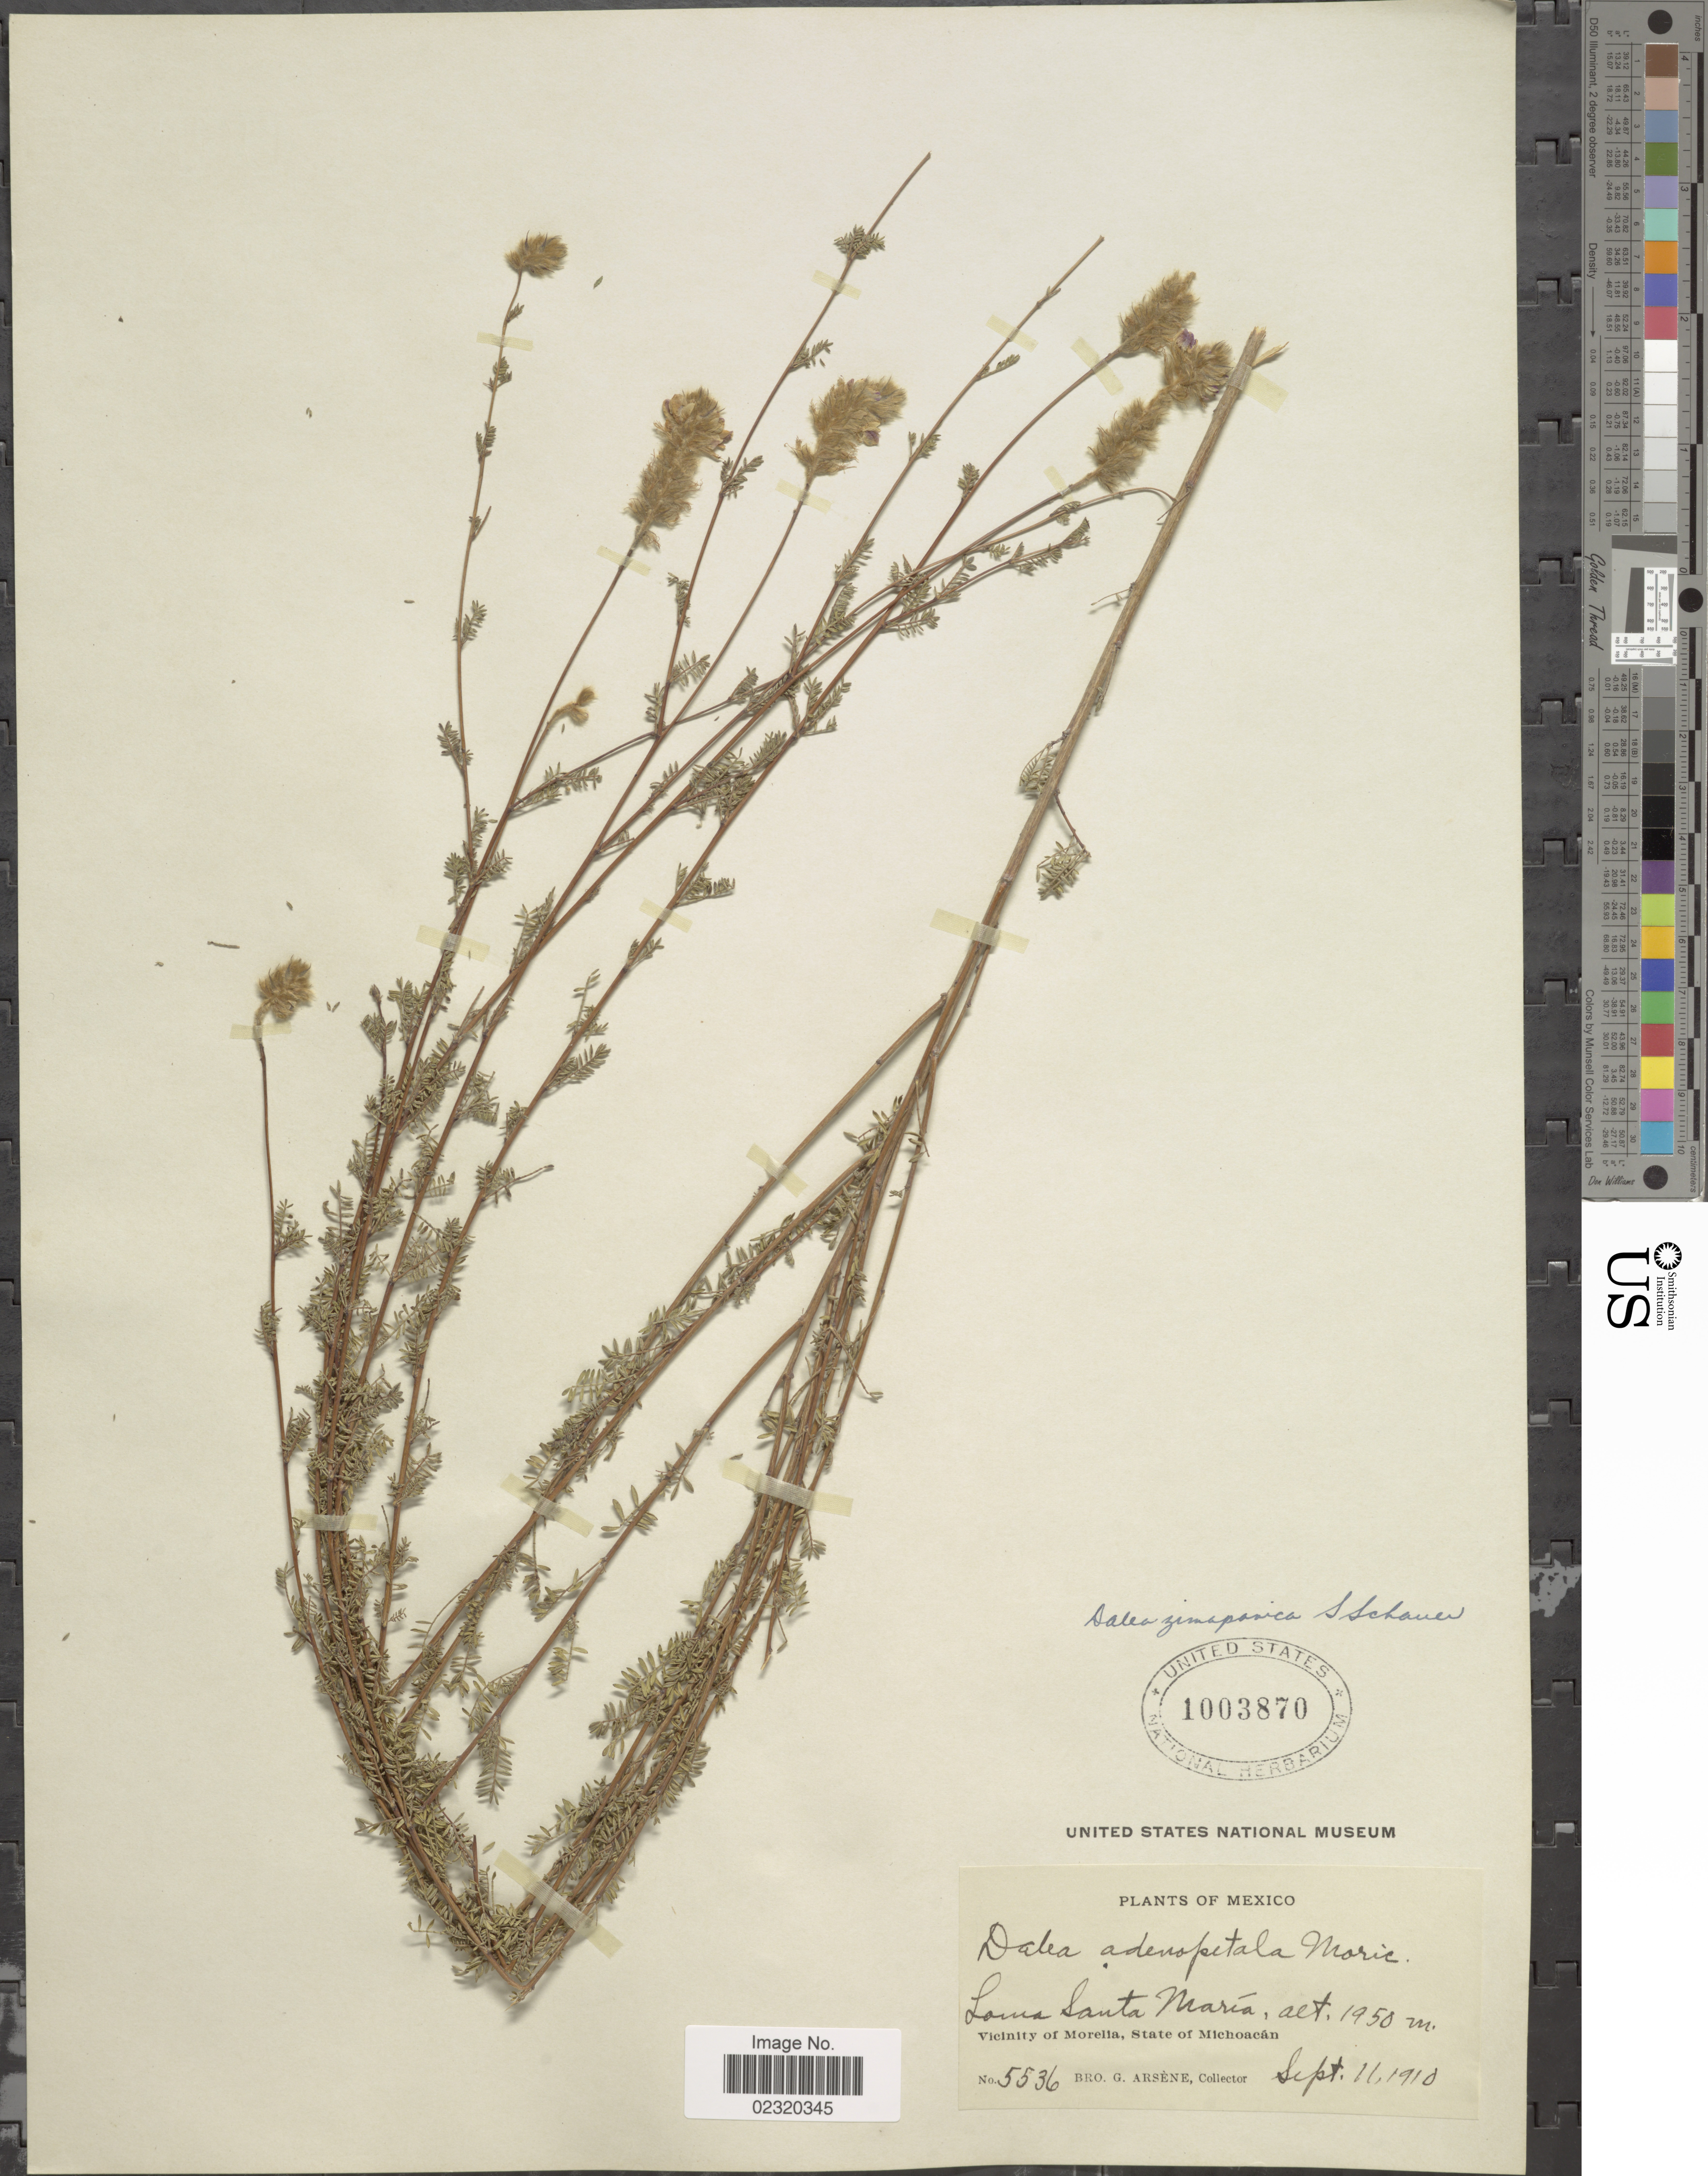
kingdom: Plantae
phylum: Tracheophyta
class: Magnoliopsida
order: Fabales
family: Fabaceae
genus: Dalea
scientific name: Dalea zimapanica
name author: S. Schauer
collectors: Bro. G. Arsène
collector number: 5536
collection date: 1910-09-11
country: Mexico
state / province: Michoacán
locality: Loma Santa María, Vicinity of Morelia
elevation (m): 1950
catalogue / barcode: US 1003870